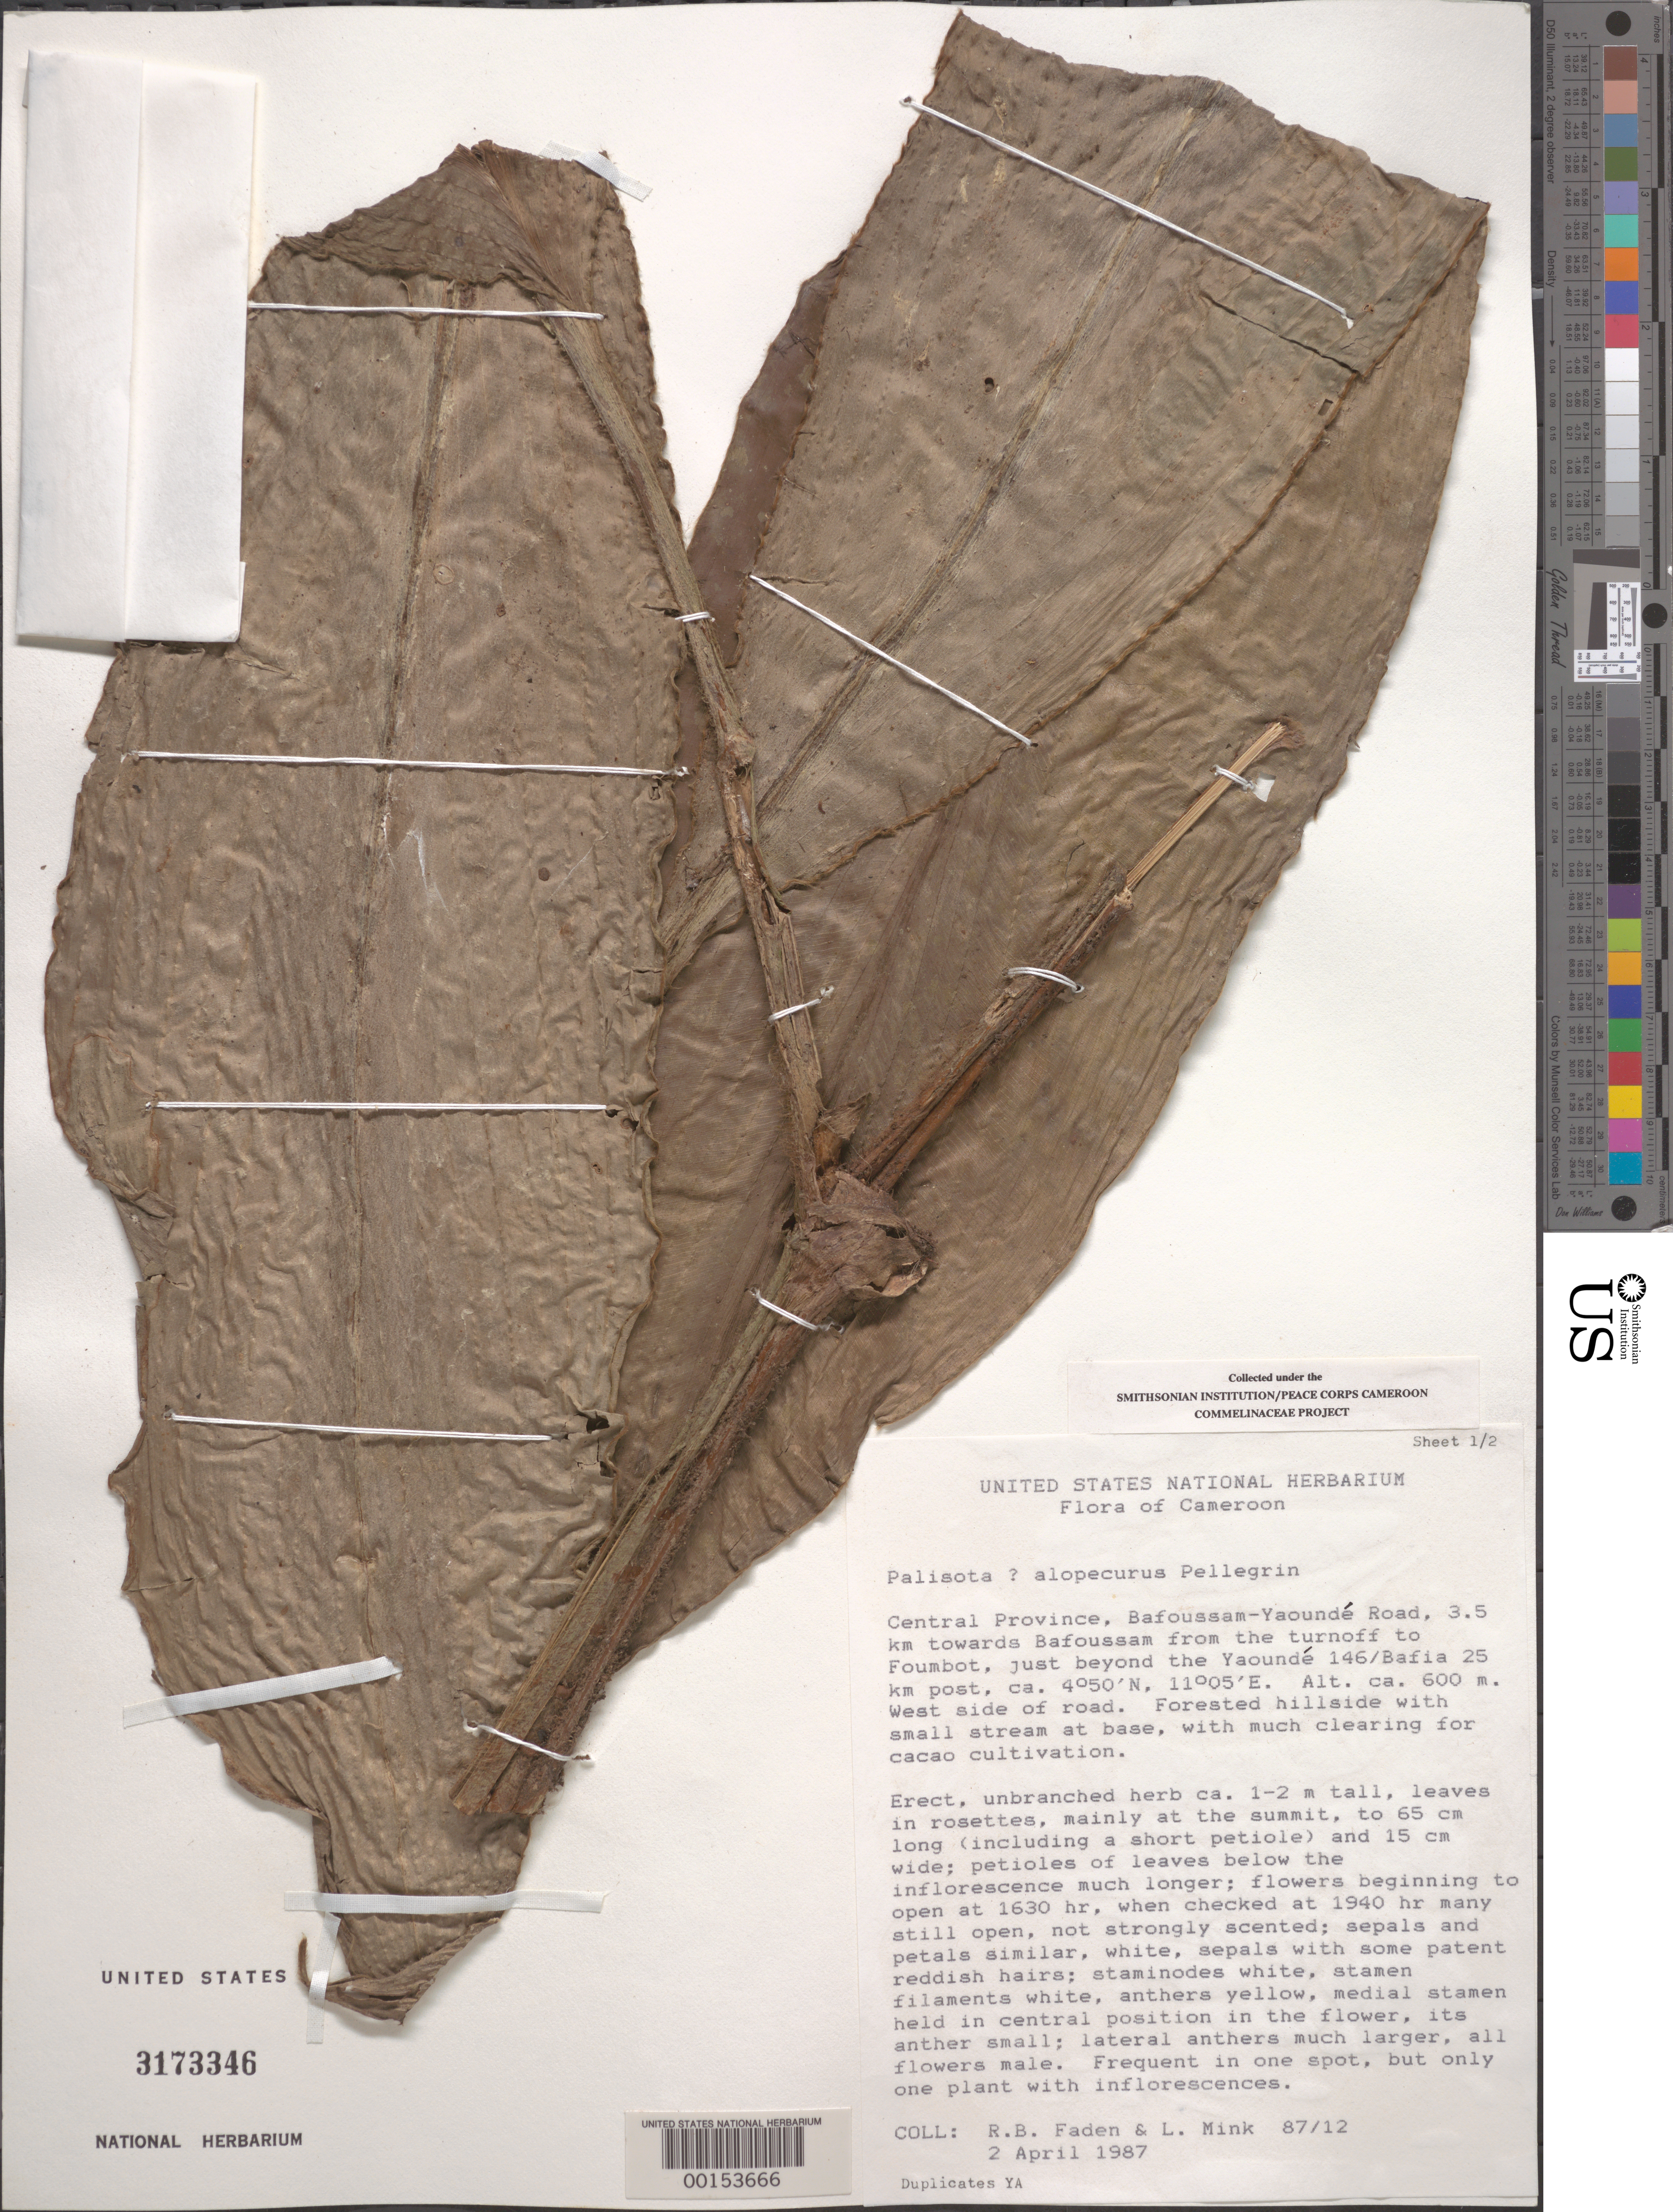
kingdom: Plantae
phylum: Tracheophyta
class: Liliopsida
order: Commelinales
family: Commelinaceae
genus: Palisota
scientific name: Palisota alopecurus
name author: Pellegr.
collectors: R. B. Faden & L. Mink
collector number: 87/12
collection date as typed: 02 Apr 1987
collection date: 1987-04-02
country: Cameroon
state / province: Centre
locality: Bafoussam-yaounde road, 3.5 km towards bafoussam from turnoff to foumbot, just beyond yaounde 146/bafia 25 km post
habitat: Forested hillside with small stream at base, clearing for cacao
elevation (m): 600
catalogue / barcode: US 3173346